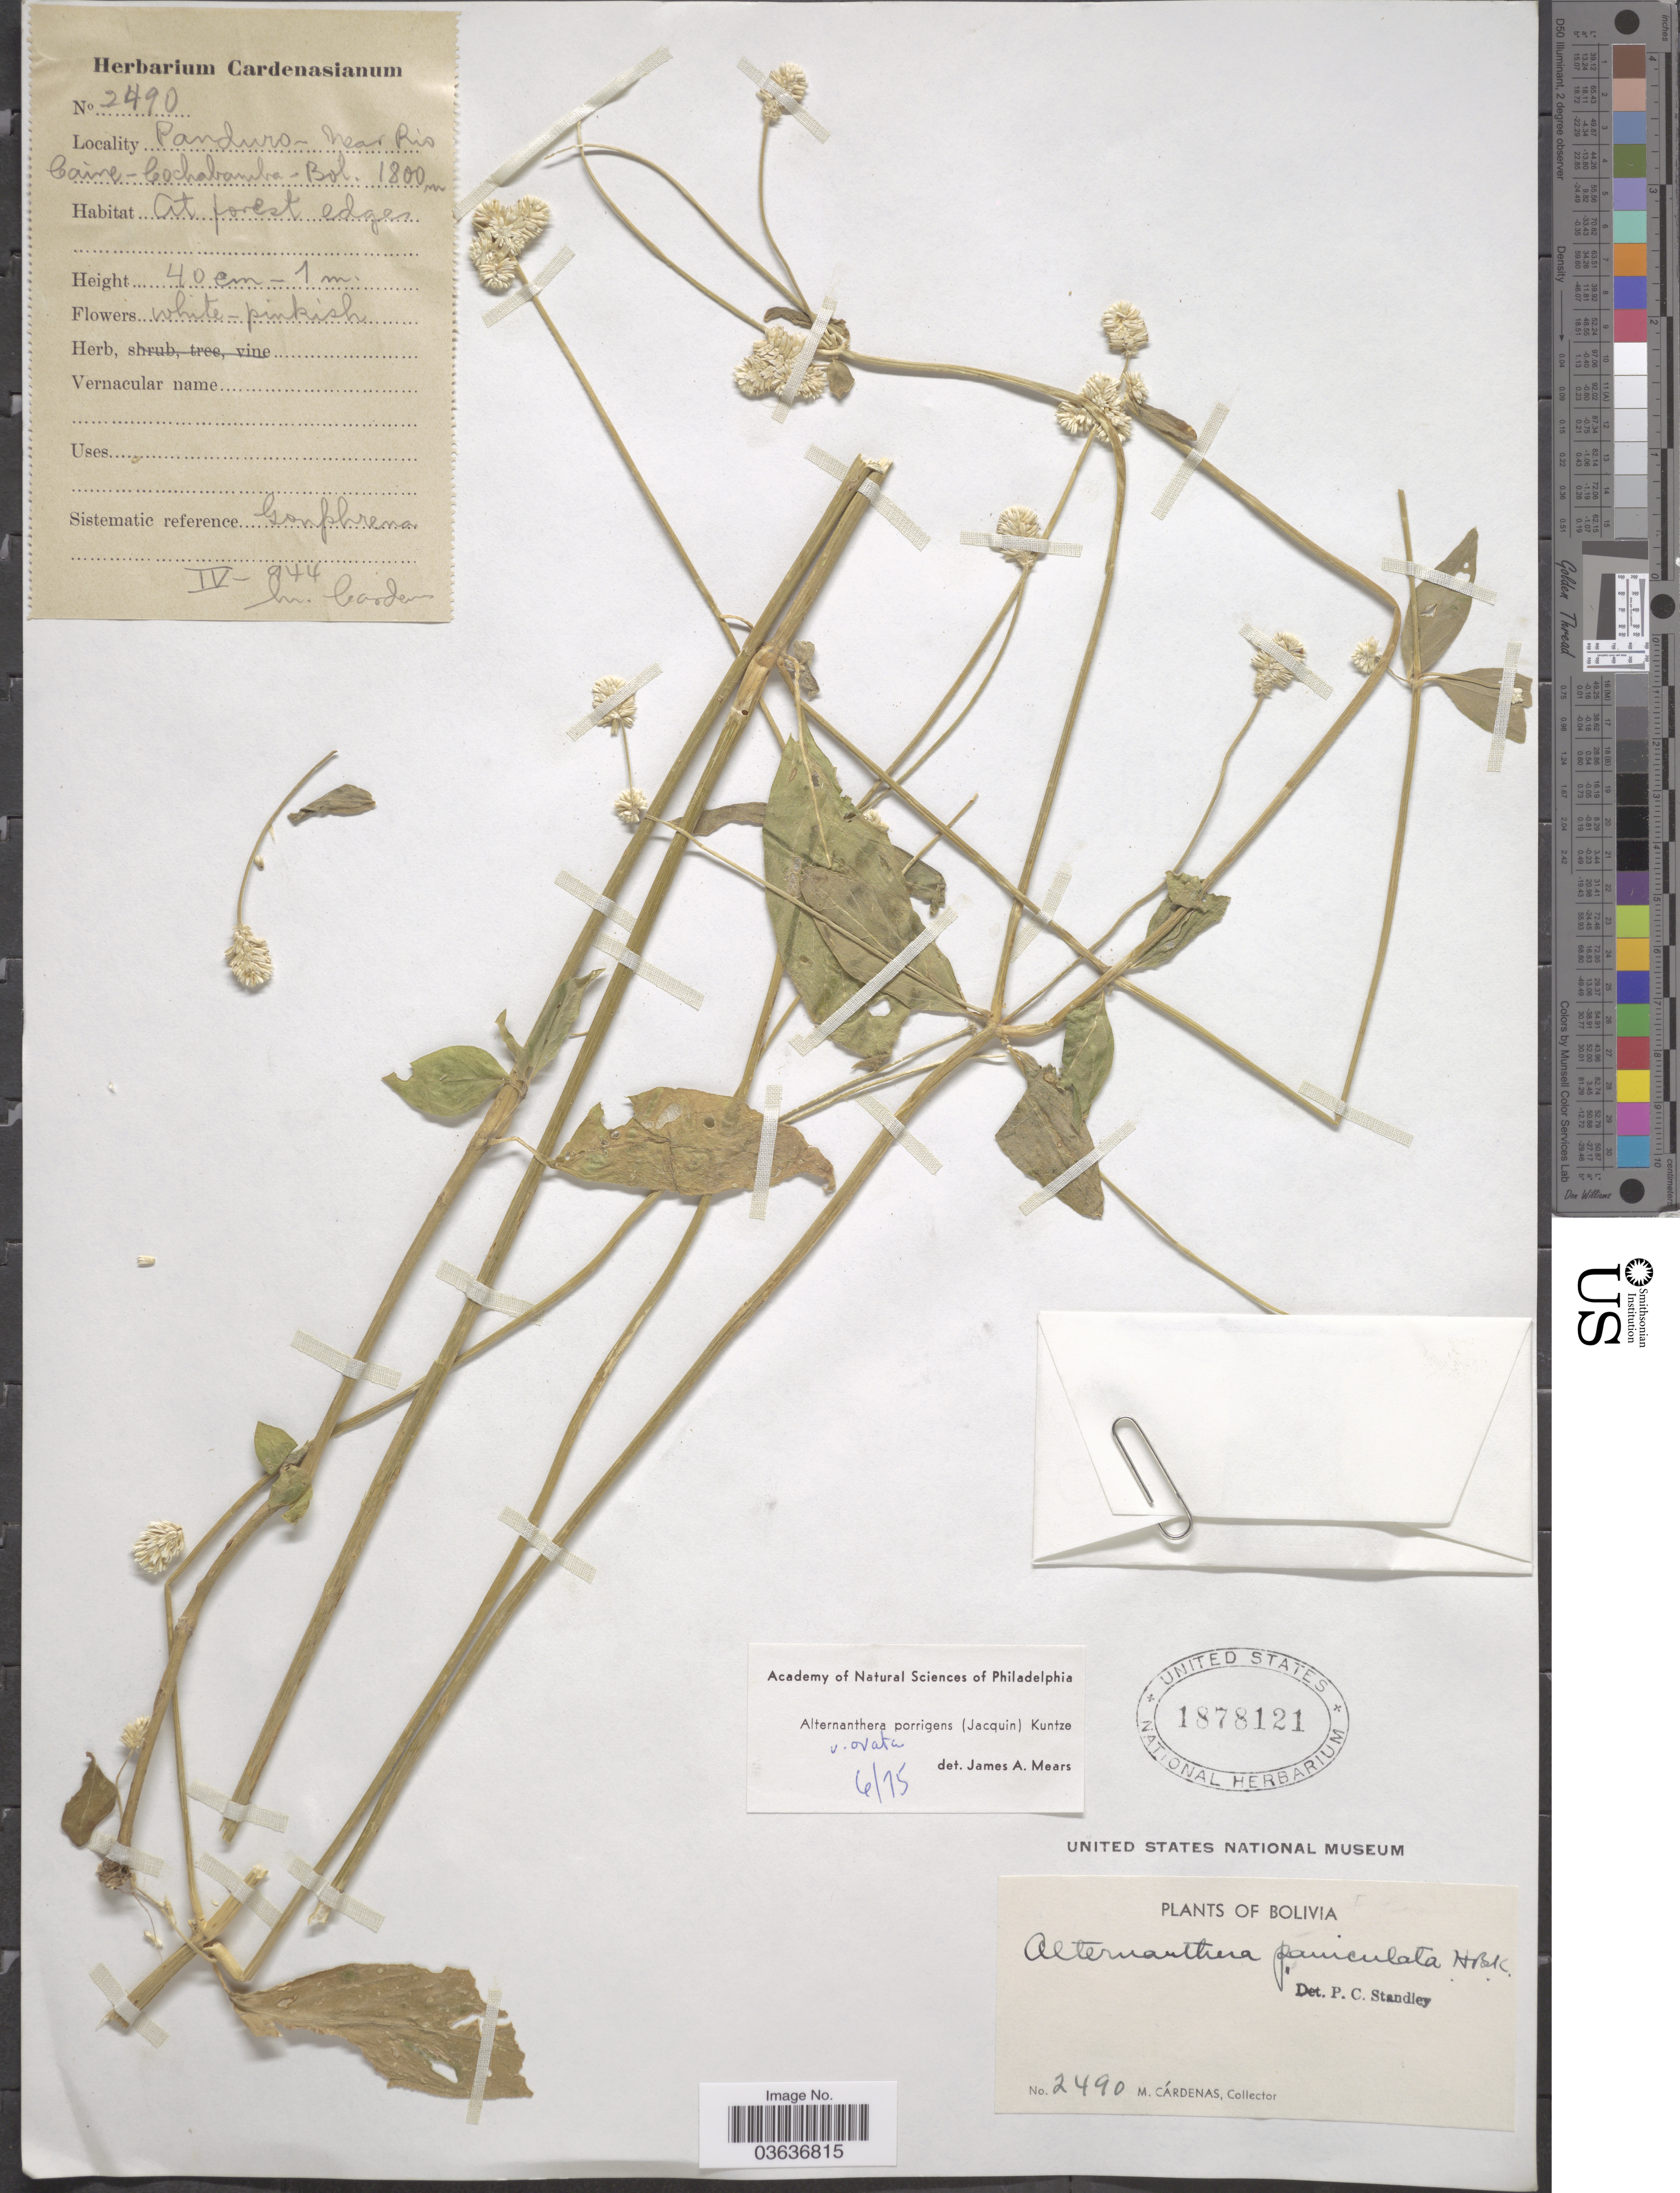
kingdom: Plantae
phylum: Tracheophyta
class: Magnoliopsida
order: Caryophyllales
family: Amaranthaceae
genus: Alternanthera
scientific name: Alternanthera porrigens var. ovata Mears var. nov. ined.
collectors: M. Cárdenas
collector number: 2490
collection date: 1944-04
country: Bolivia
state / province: Cochabamba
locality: Panduro- near Rio Caine-Cochabamba.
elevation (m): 1800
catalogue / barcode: US 1878121